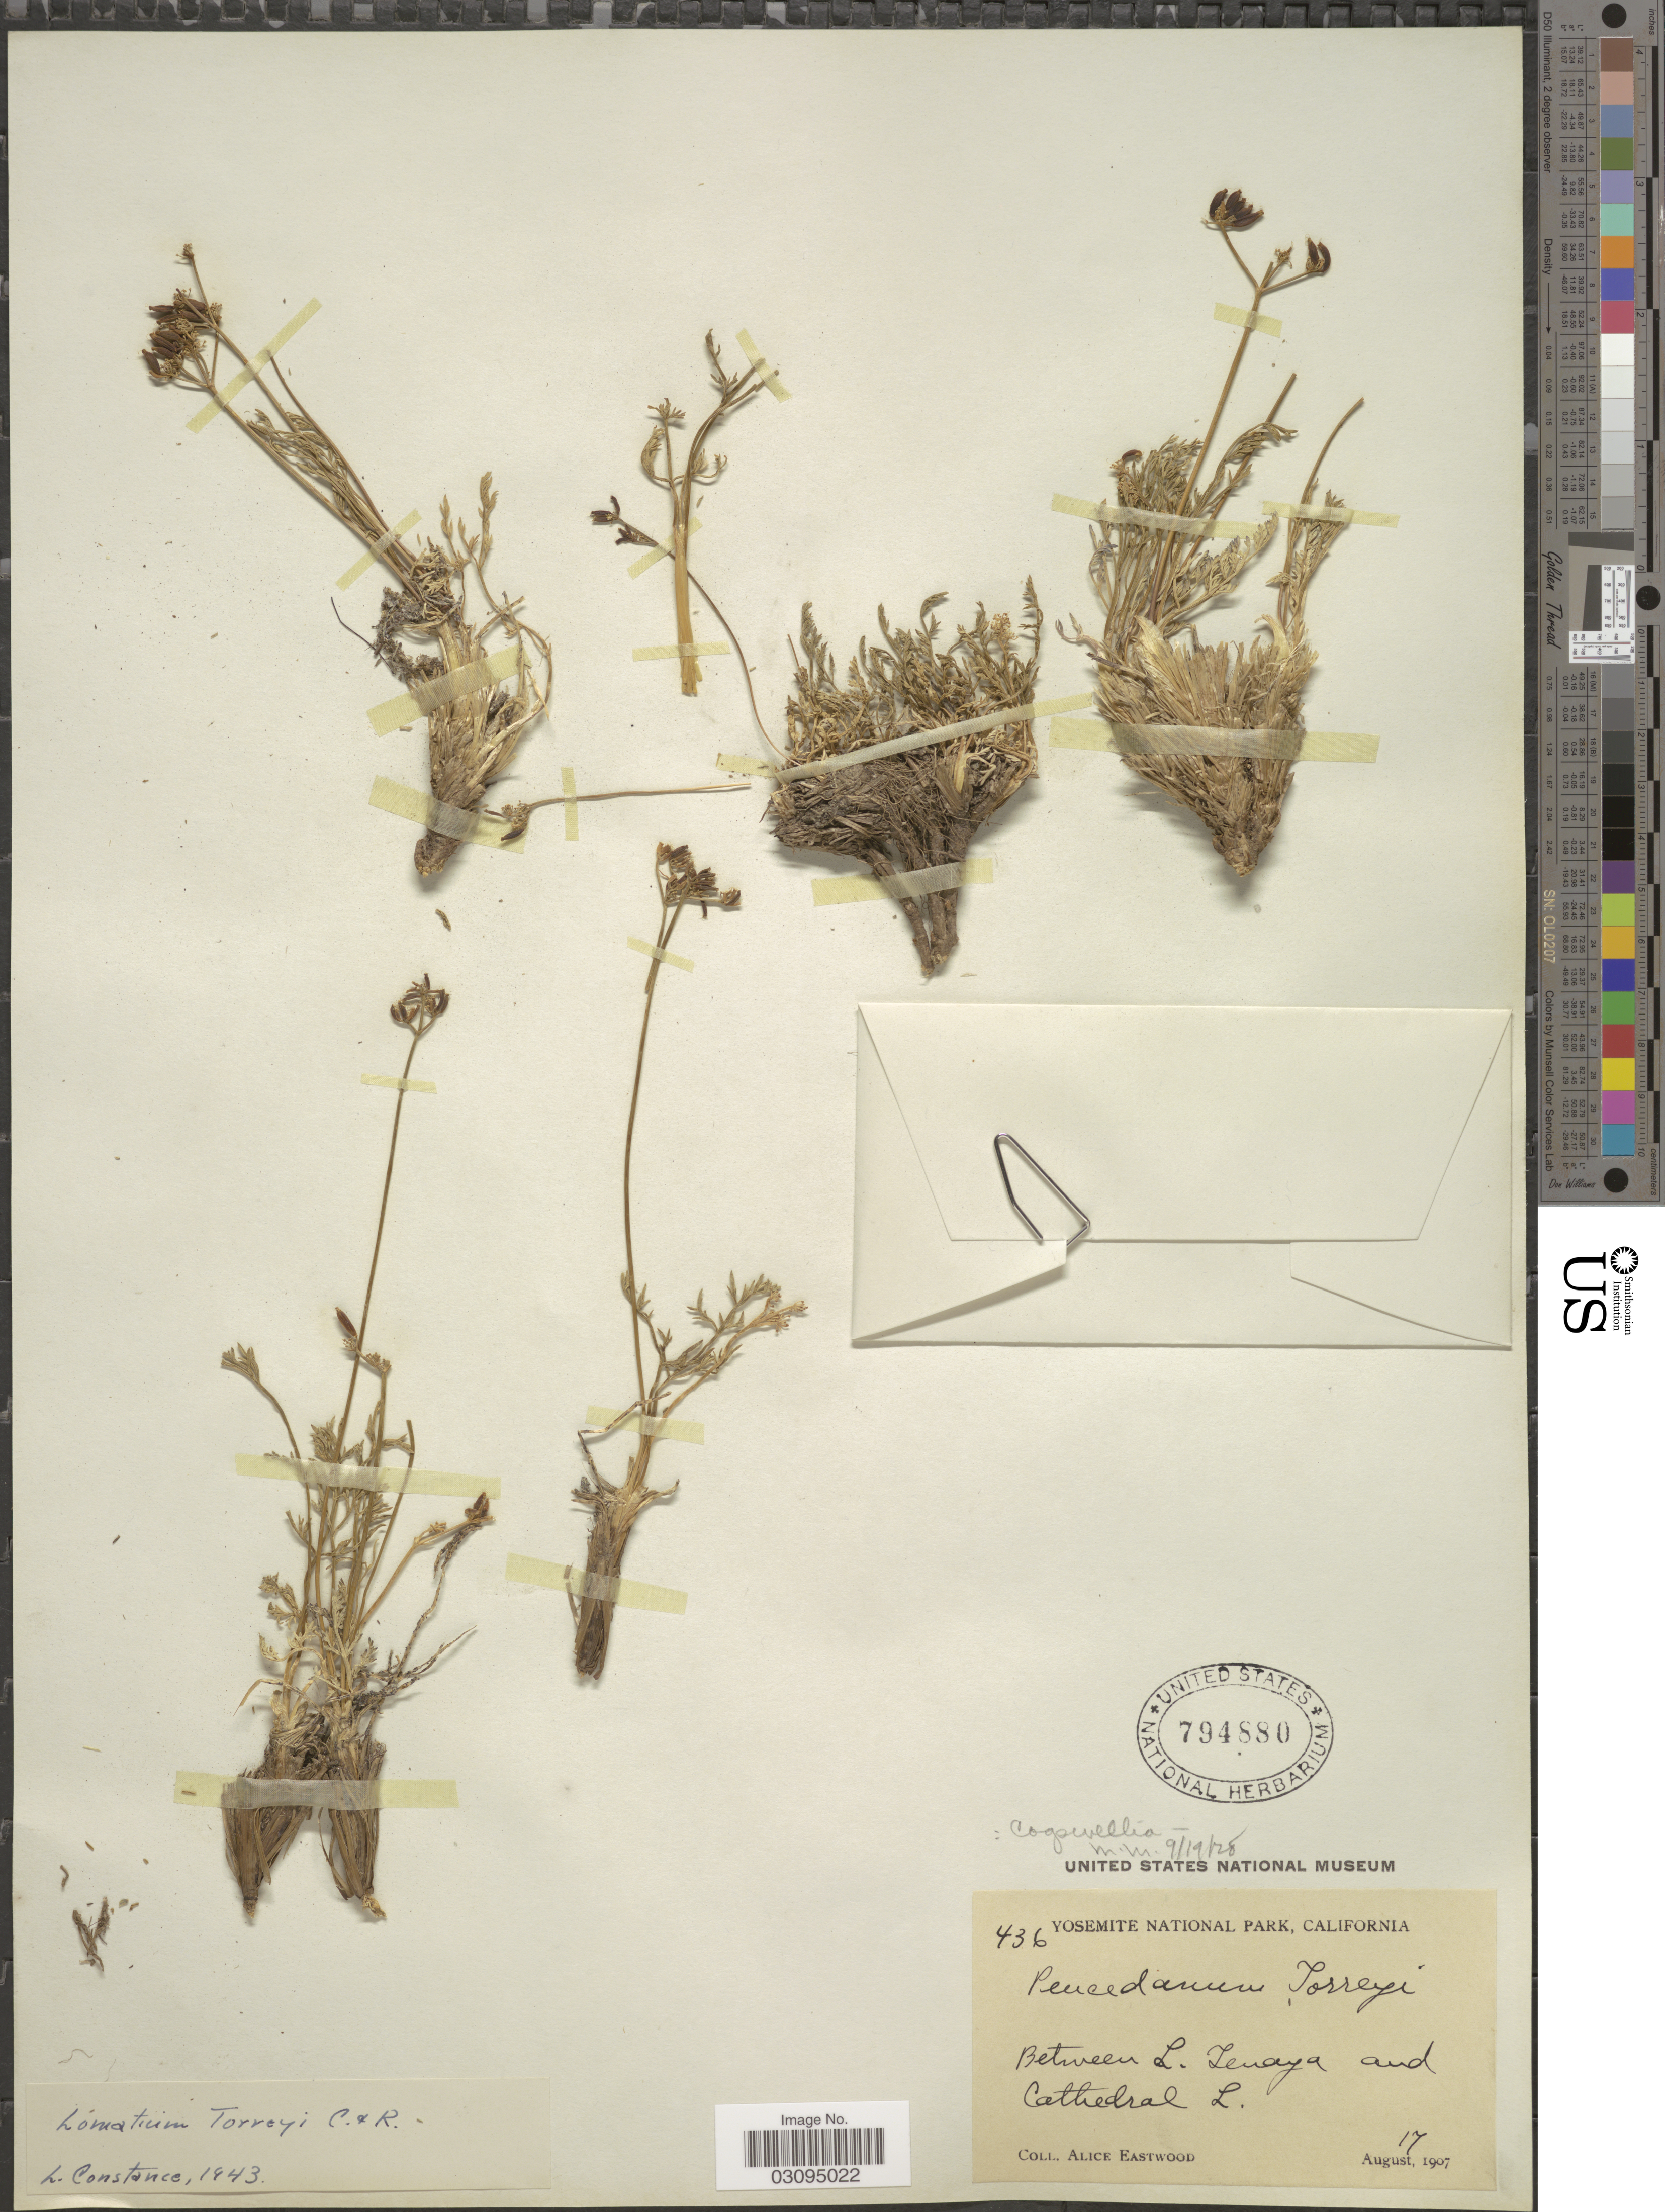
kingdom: Plantae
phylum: Tracheophyta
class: Magnoliopsida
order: Apiales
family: Apiaceae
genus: Lomatium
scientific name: Lomatium torreyi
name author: (J.M. Coult. & Rose) J.M. Coult. & Rose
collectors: A. Eastwood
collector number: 436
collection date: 1907-08-17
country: United States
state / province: California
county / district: Mariposa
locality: Yosemite National Park, Between L. Tenaya and Cathedral L.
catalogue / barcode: US 794880